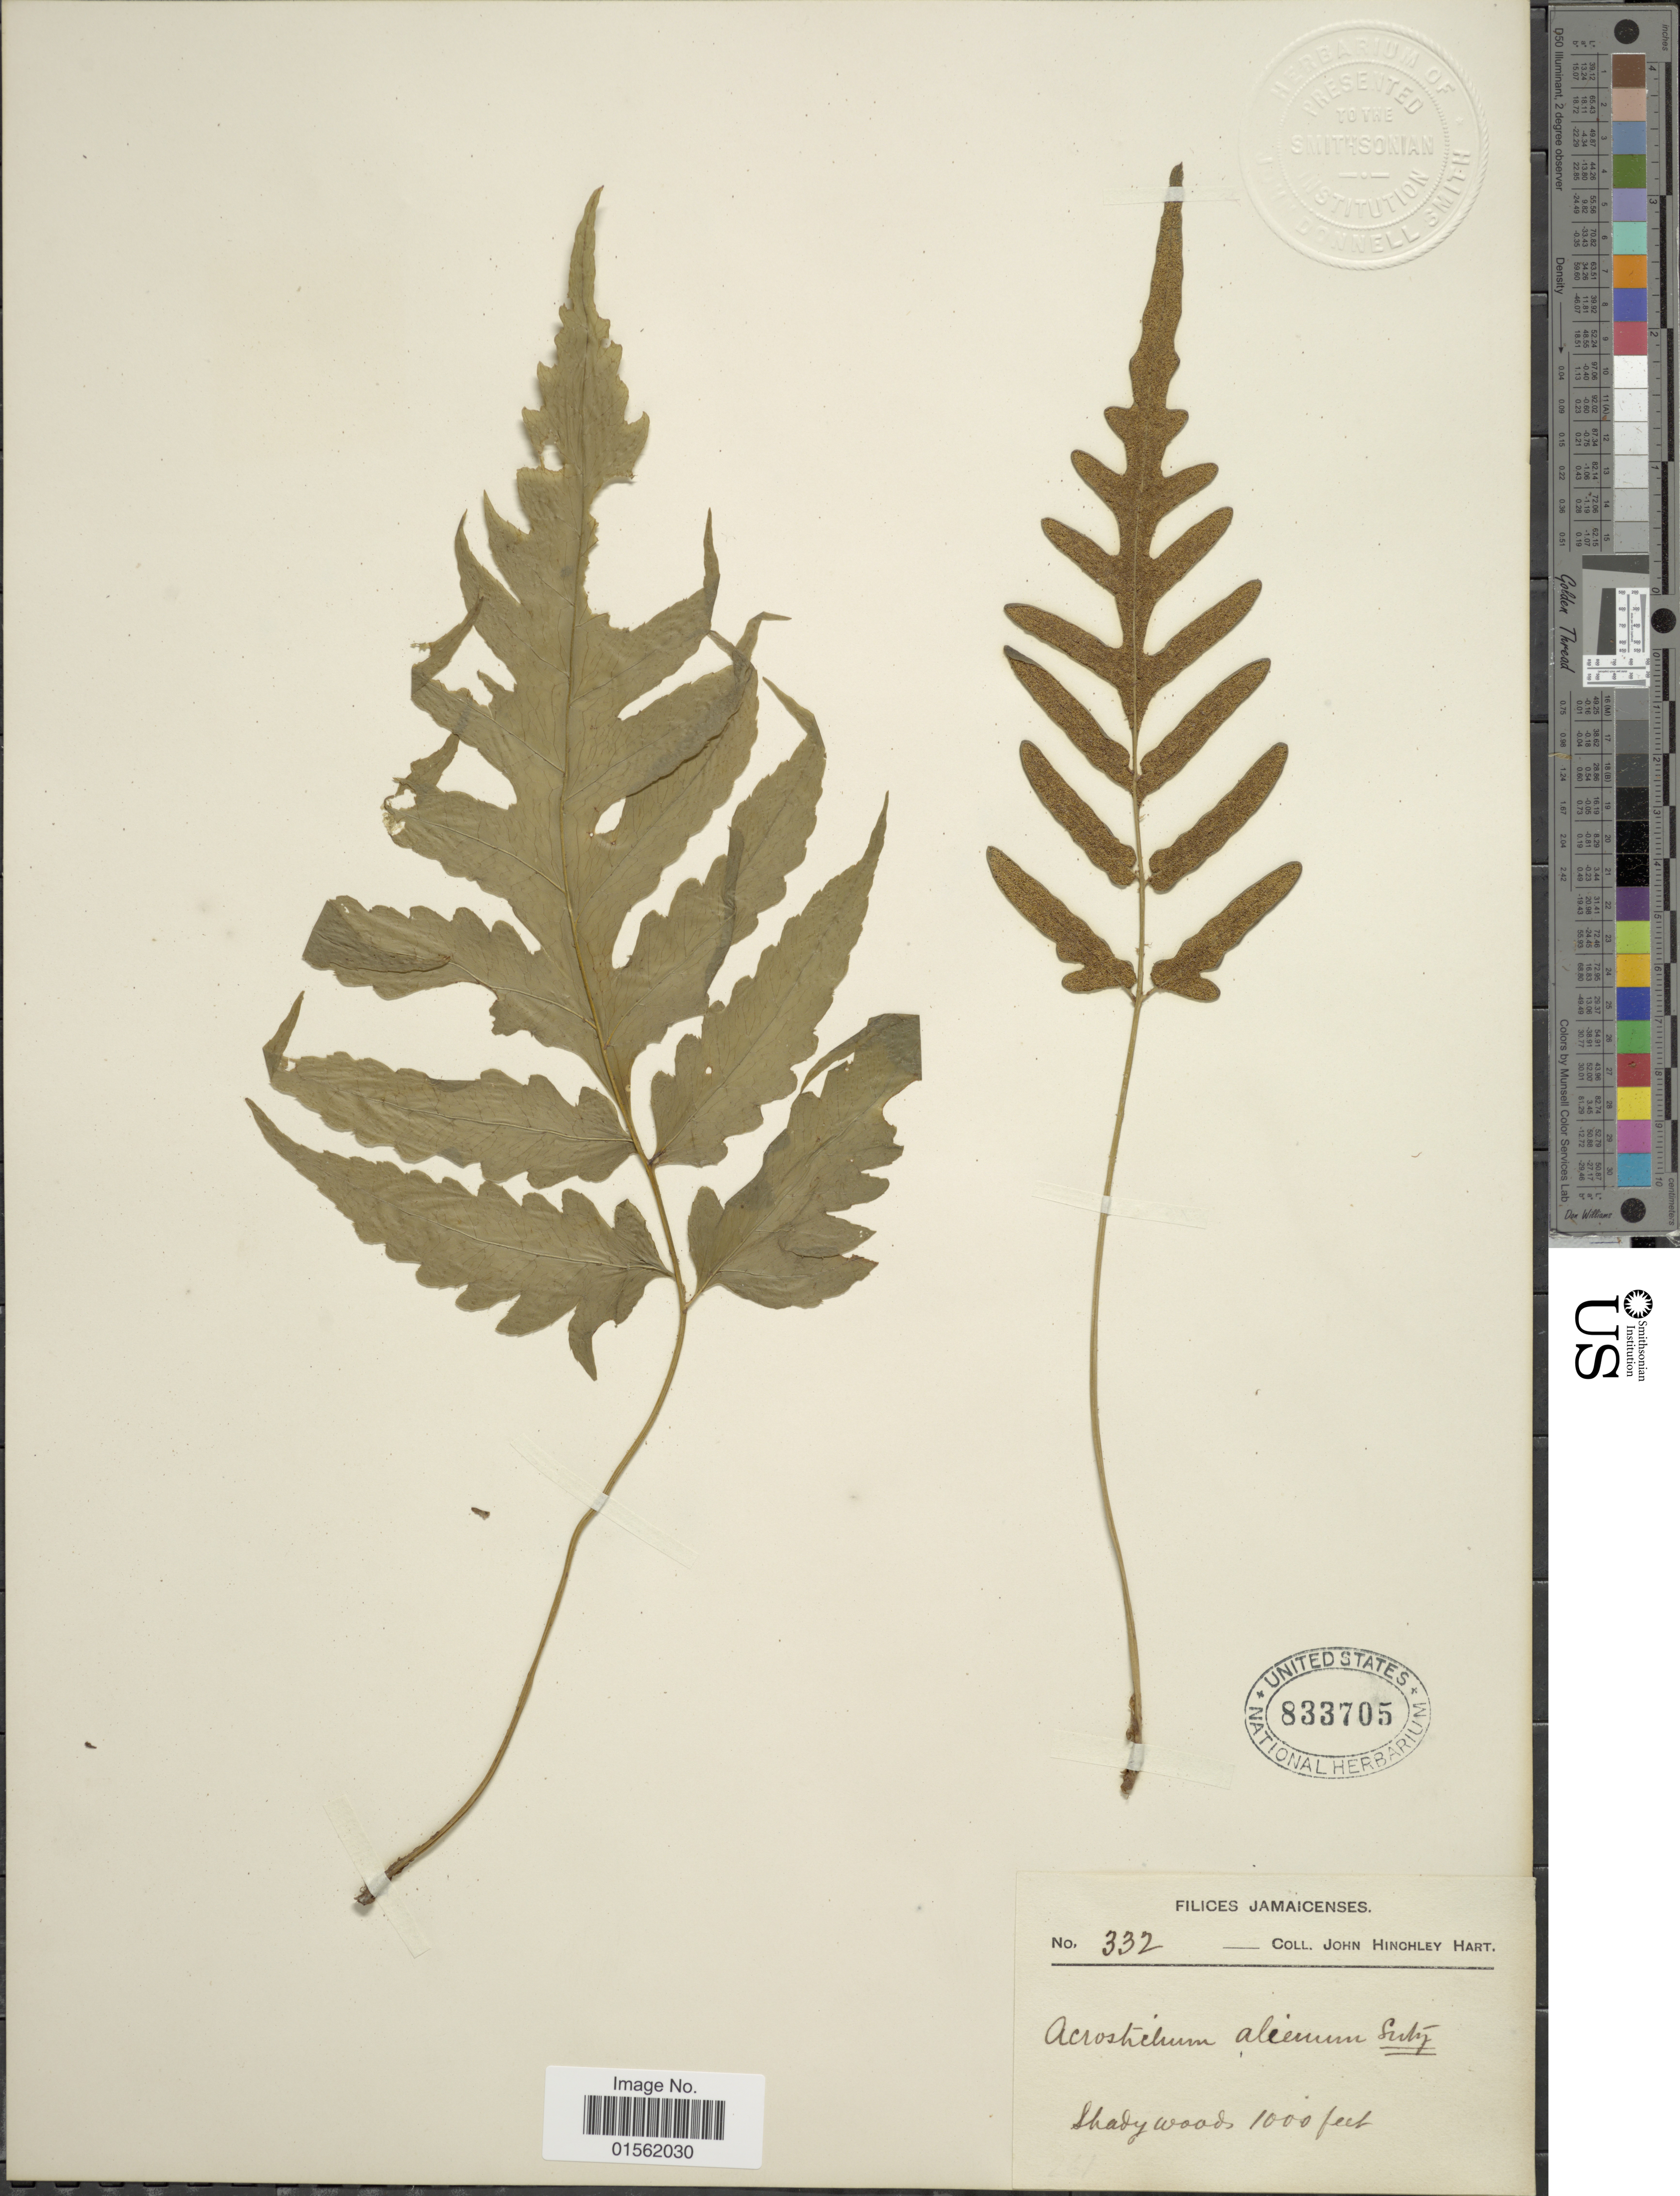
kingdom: Plantae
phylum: Tracheophyta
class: Polypodiopsida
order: Polypodiales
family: Dryopteridaceae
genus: Bolbitis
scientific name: Bolbitis portoricensis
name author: (Spreng.) Hennipman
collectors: J. H. Hart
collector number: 332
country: Jamaica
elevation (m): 305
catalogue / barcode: US 833705